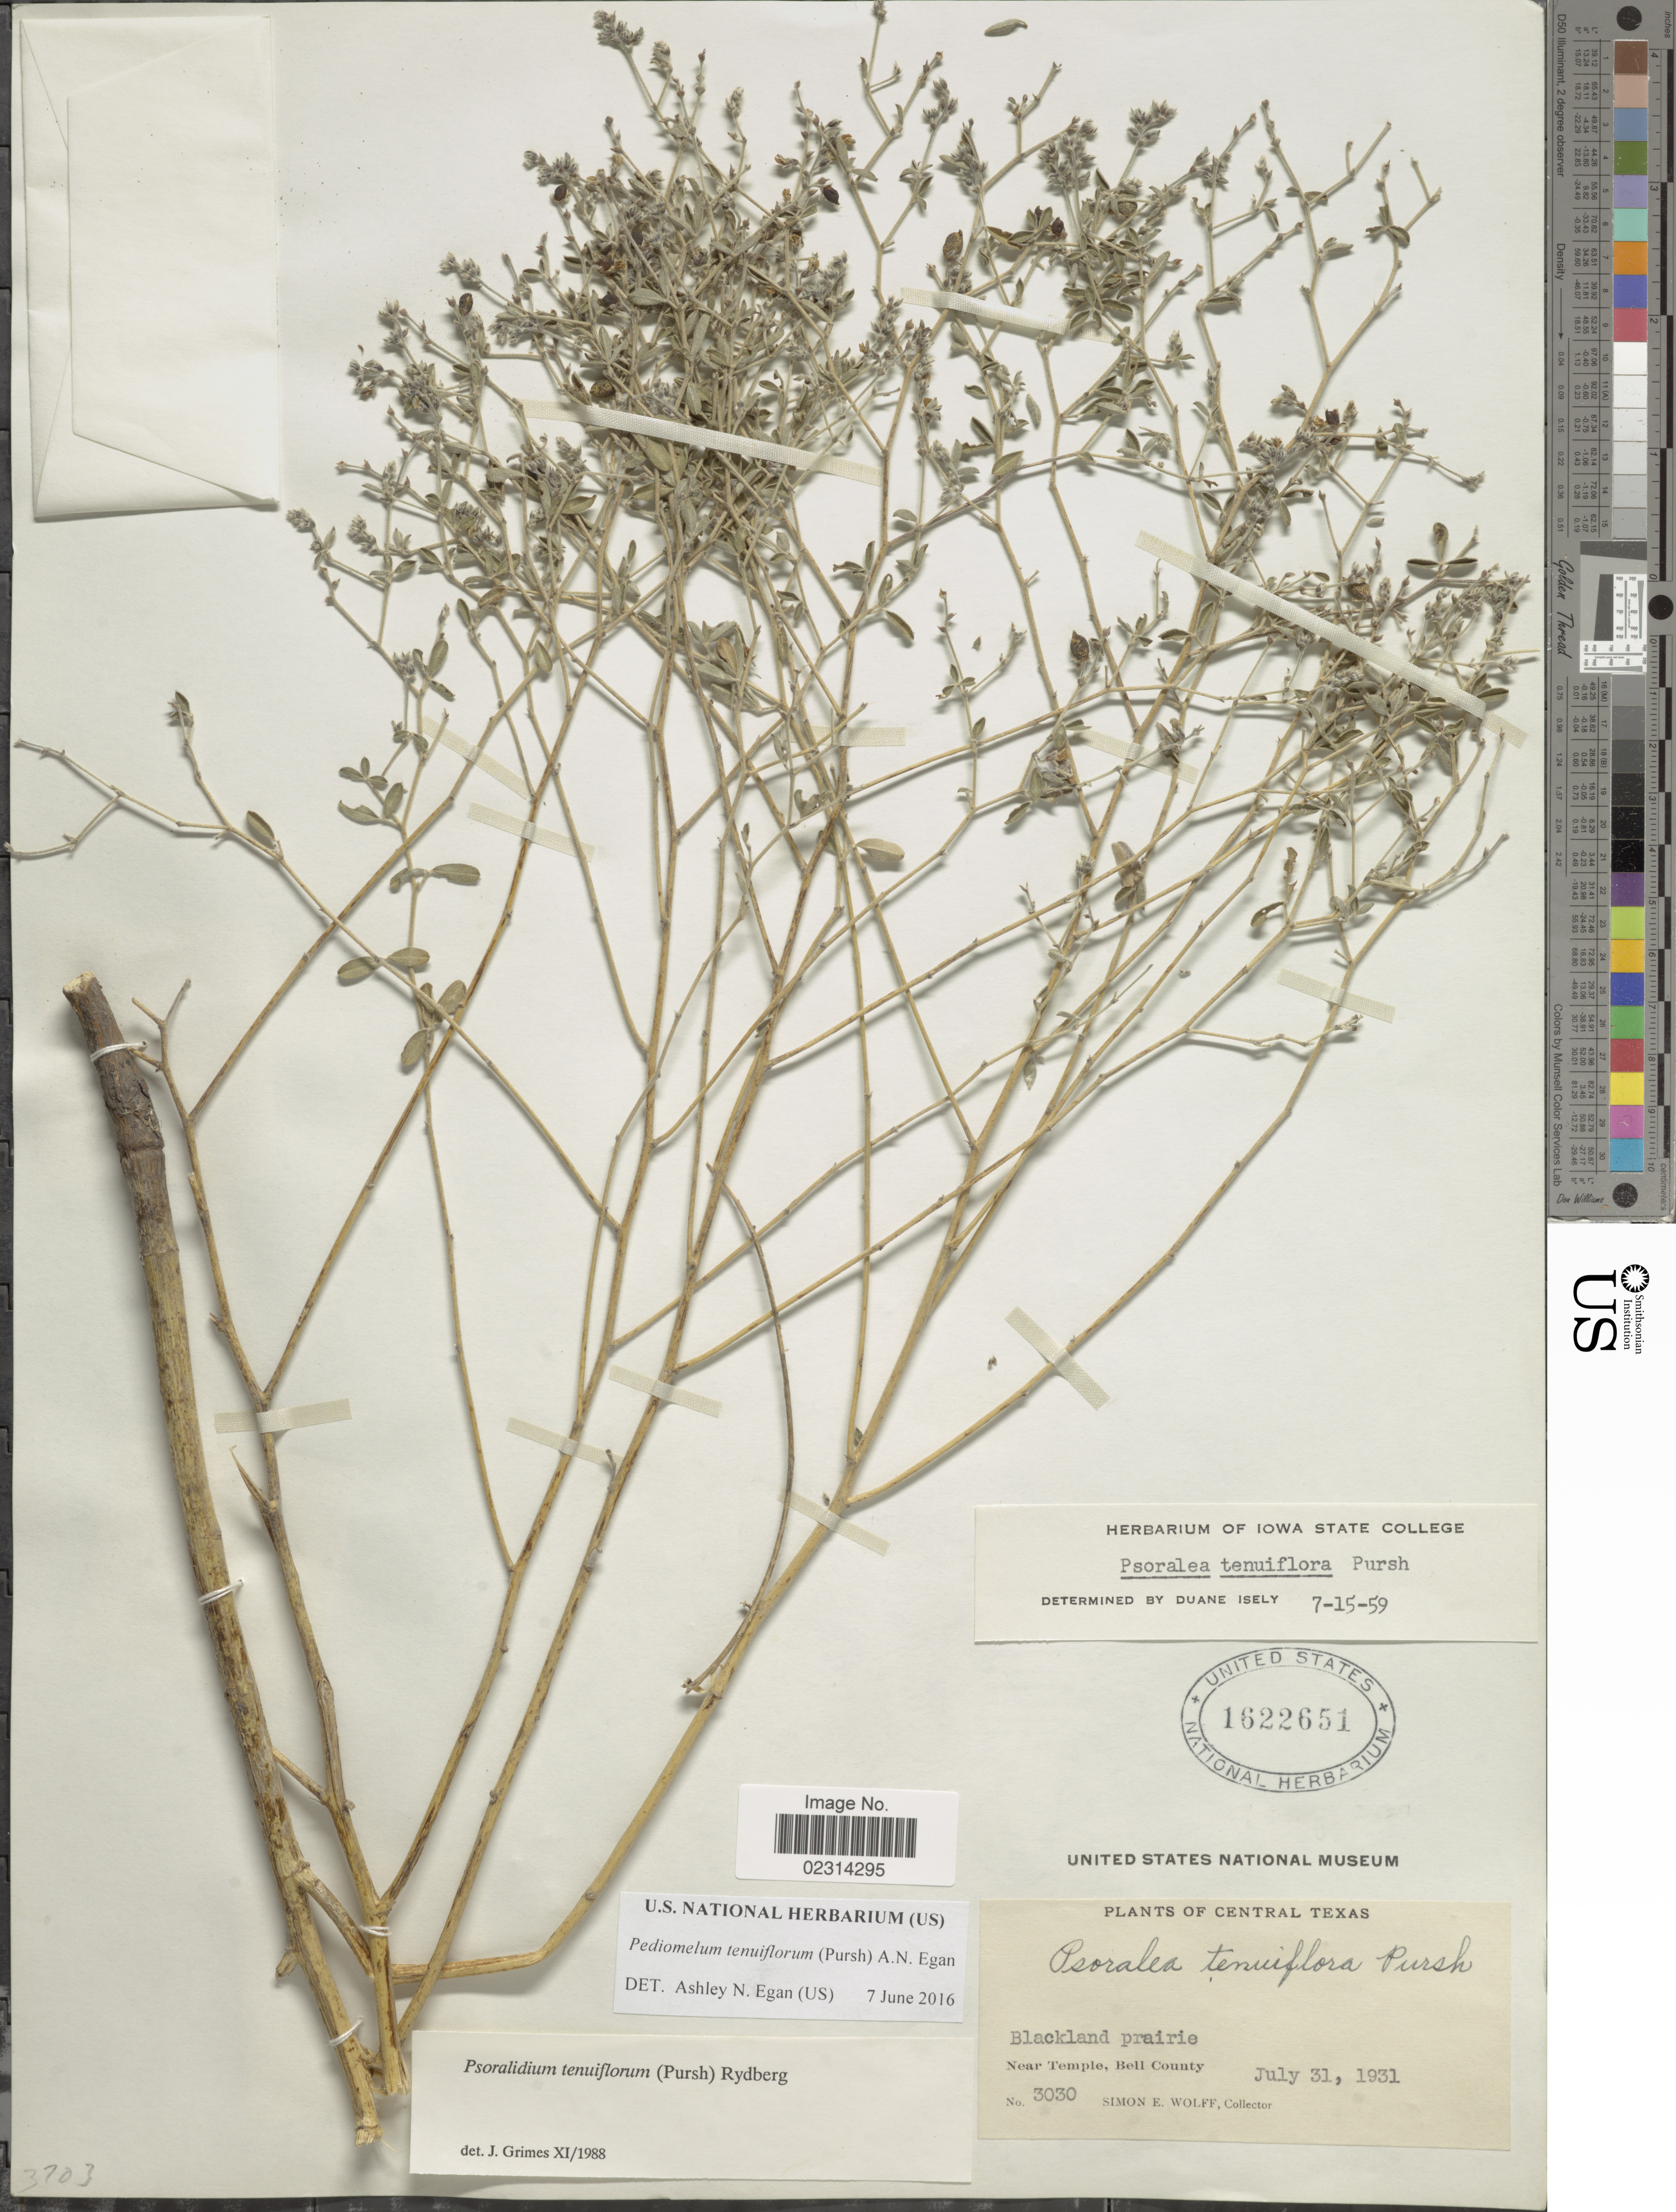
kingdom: Plantae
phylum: Tracheophyta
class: Magnoliopsida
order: Fabales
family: Fabaceae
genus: Psoralidium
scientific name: Psoralidium tenuiflorum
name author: (Pursh) Rydb.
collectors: S. E. Wolff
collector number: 3030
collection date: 1931-07-31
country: United States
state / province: Texas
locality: Central Texas. Near Temple, Bell County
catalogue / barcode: US 1622651